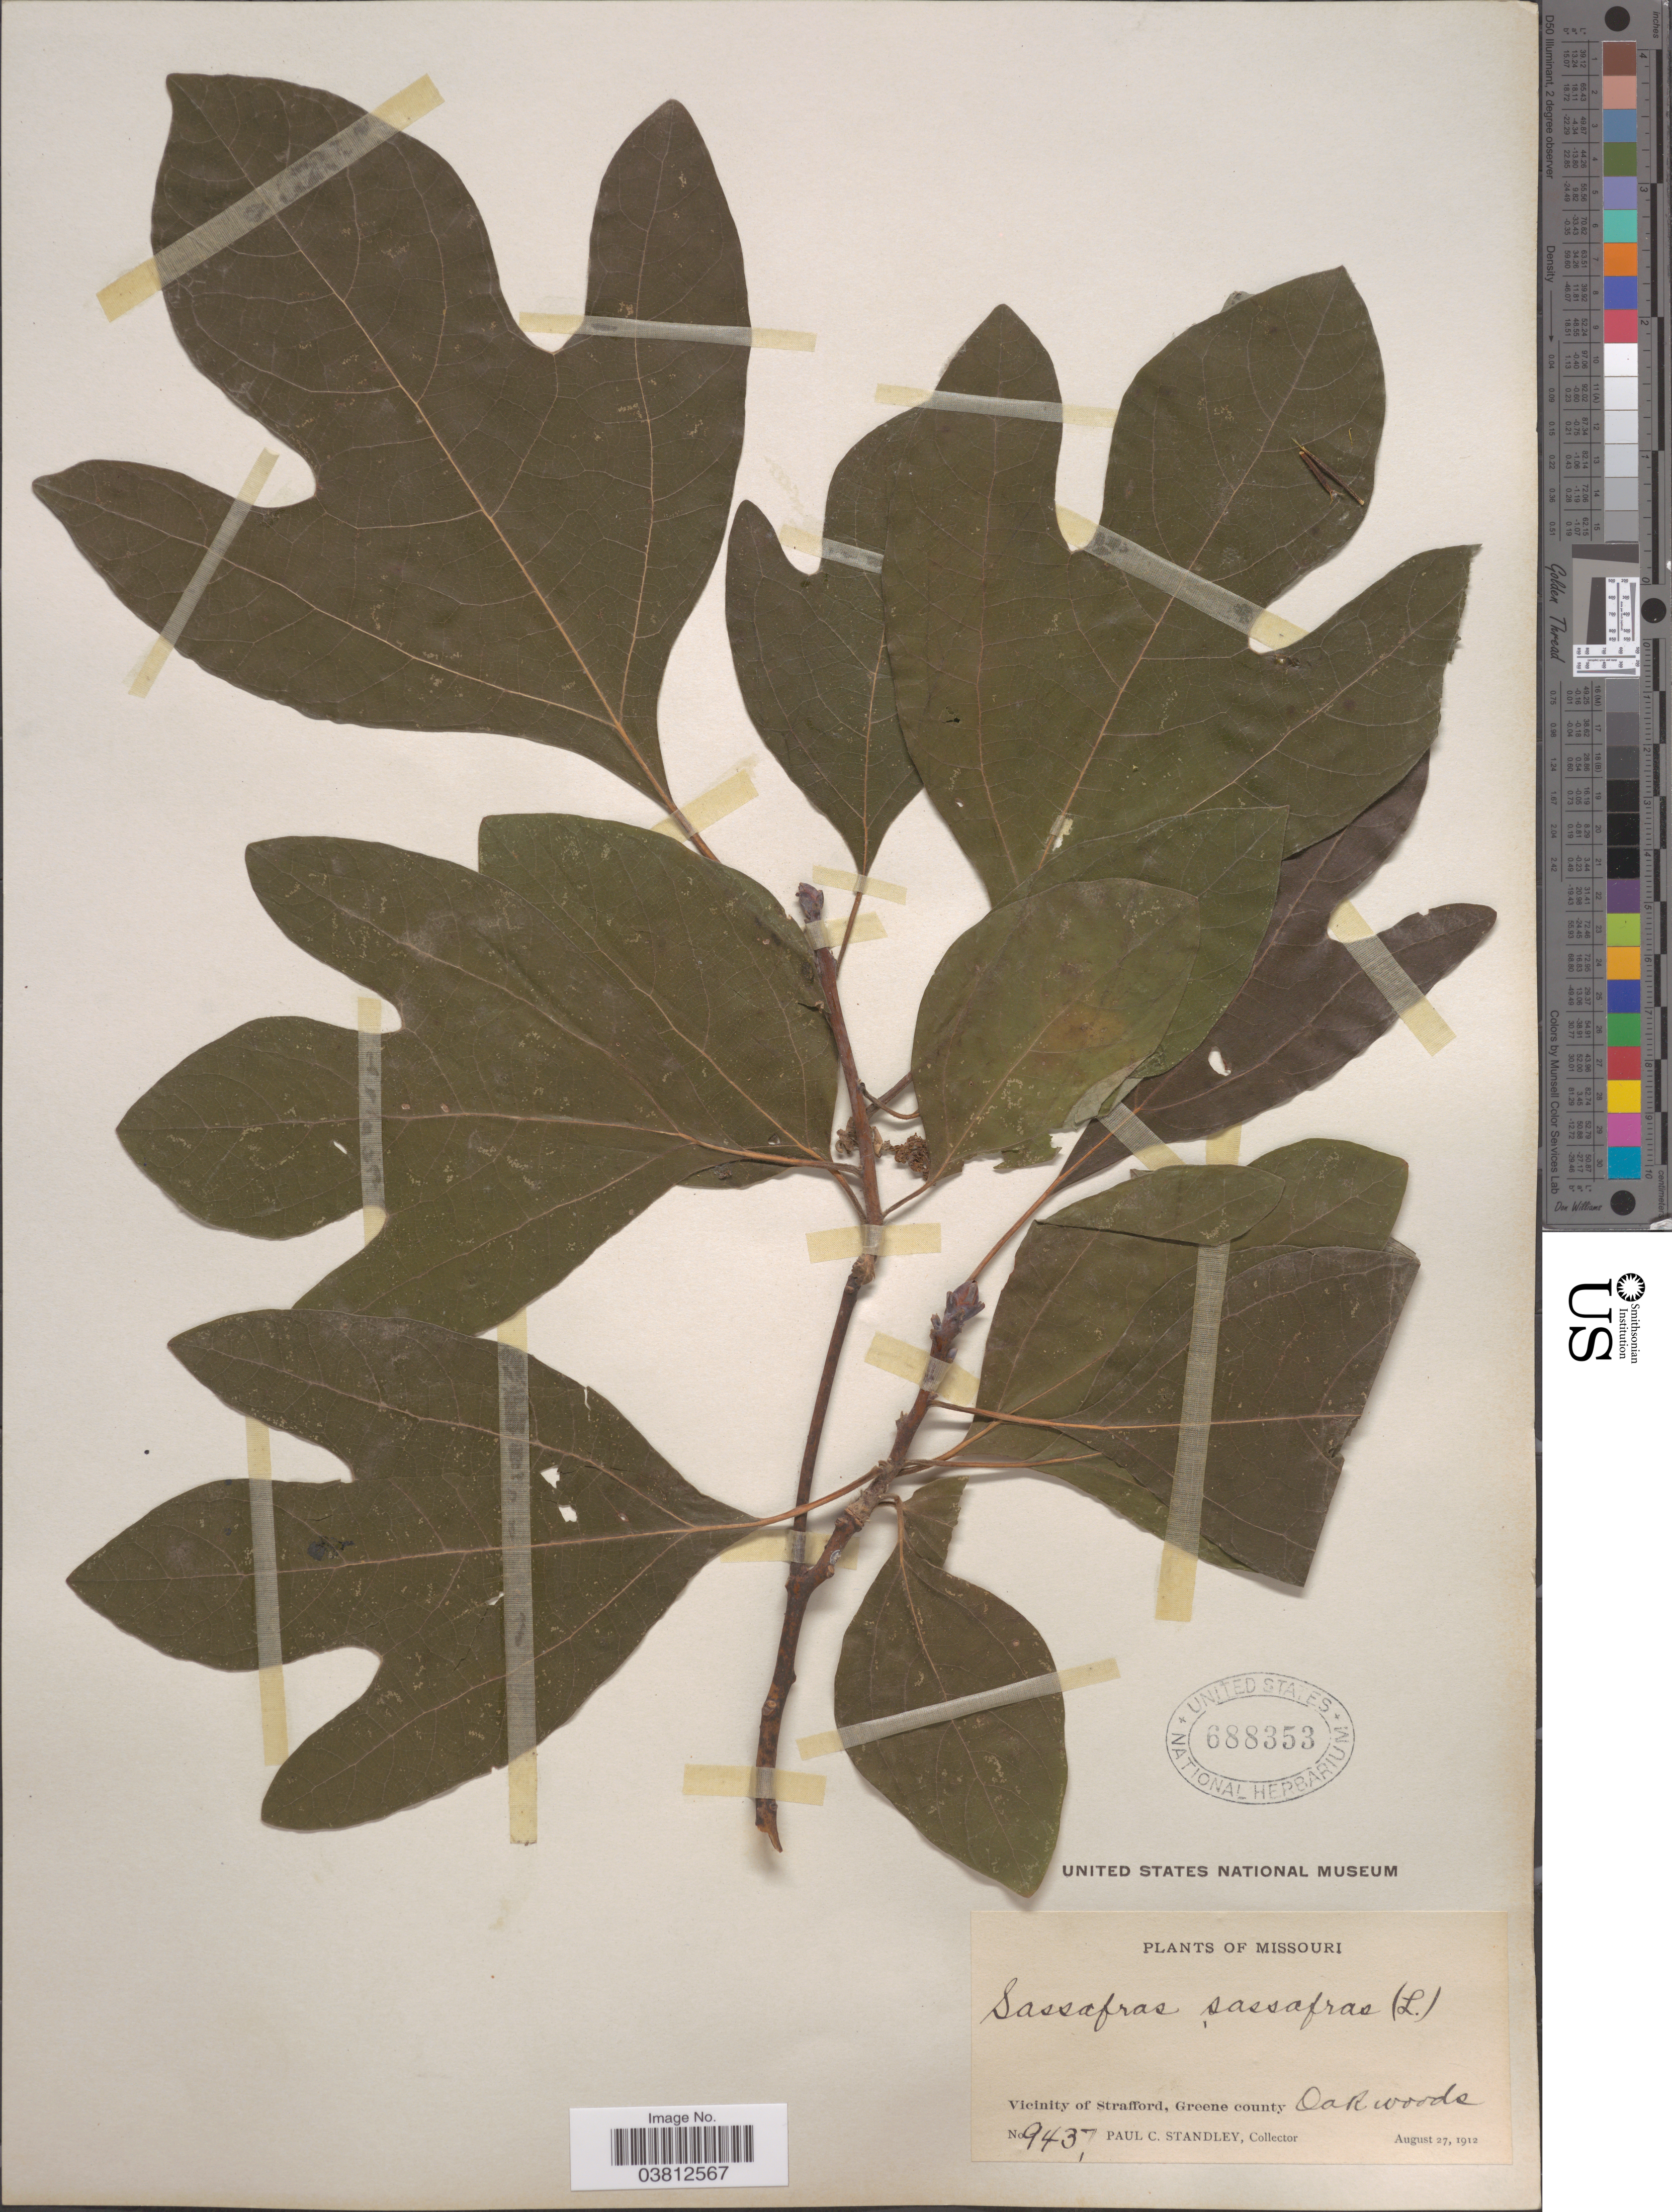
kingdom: Plantae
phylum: Tracheophyta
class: Magnoliopsida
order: Laurales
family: Lauraceae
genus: Sassafras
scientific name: Sassafras albidum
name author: (Nutt.) Nees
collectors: P. C. Standley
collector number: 9437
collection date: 1912-08-27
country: United States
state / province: Missouri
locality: Vicinity of Strafford, Green County Oak woods.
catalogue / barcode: US 688353